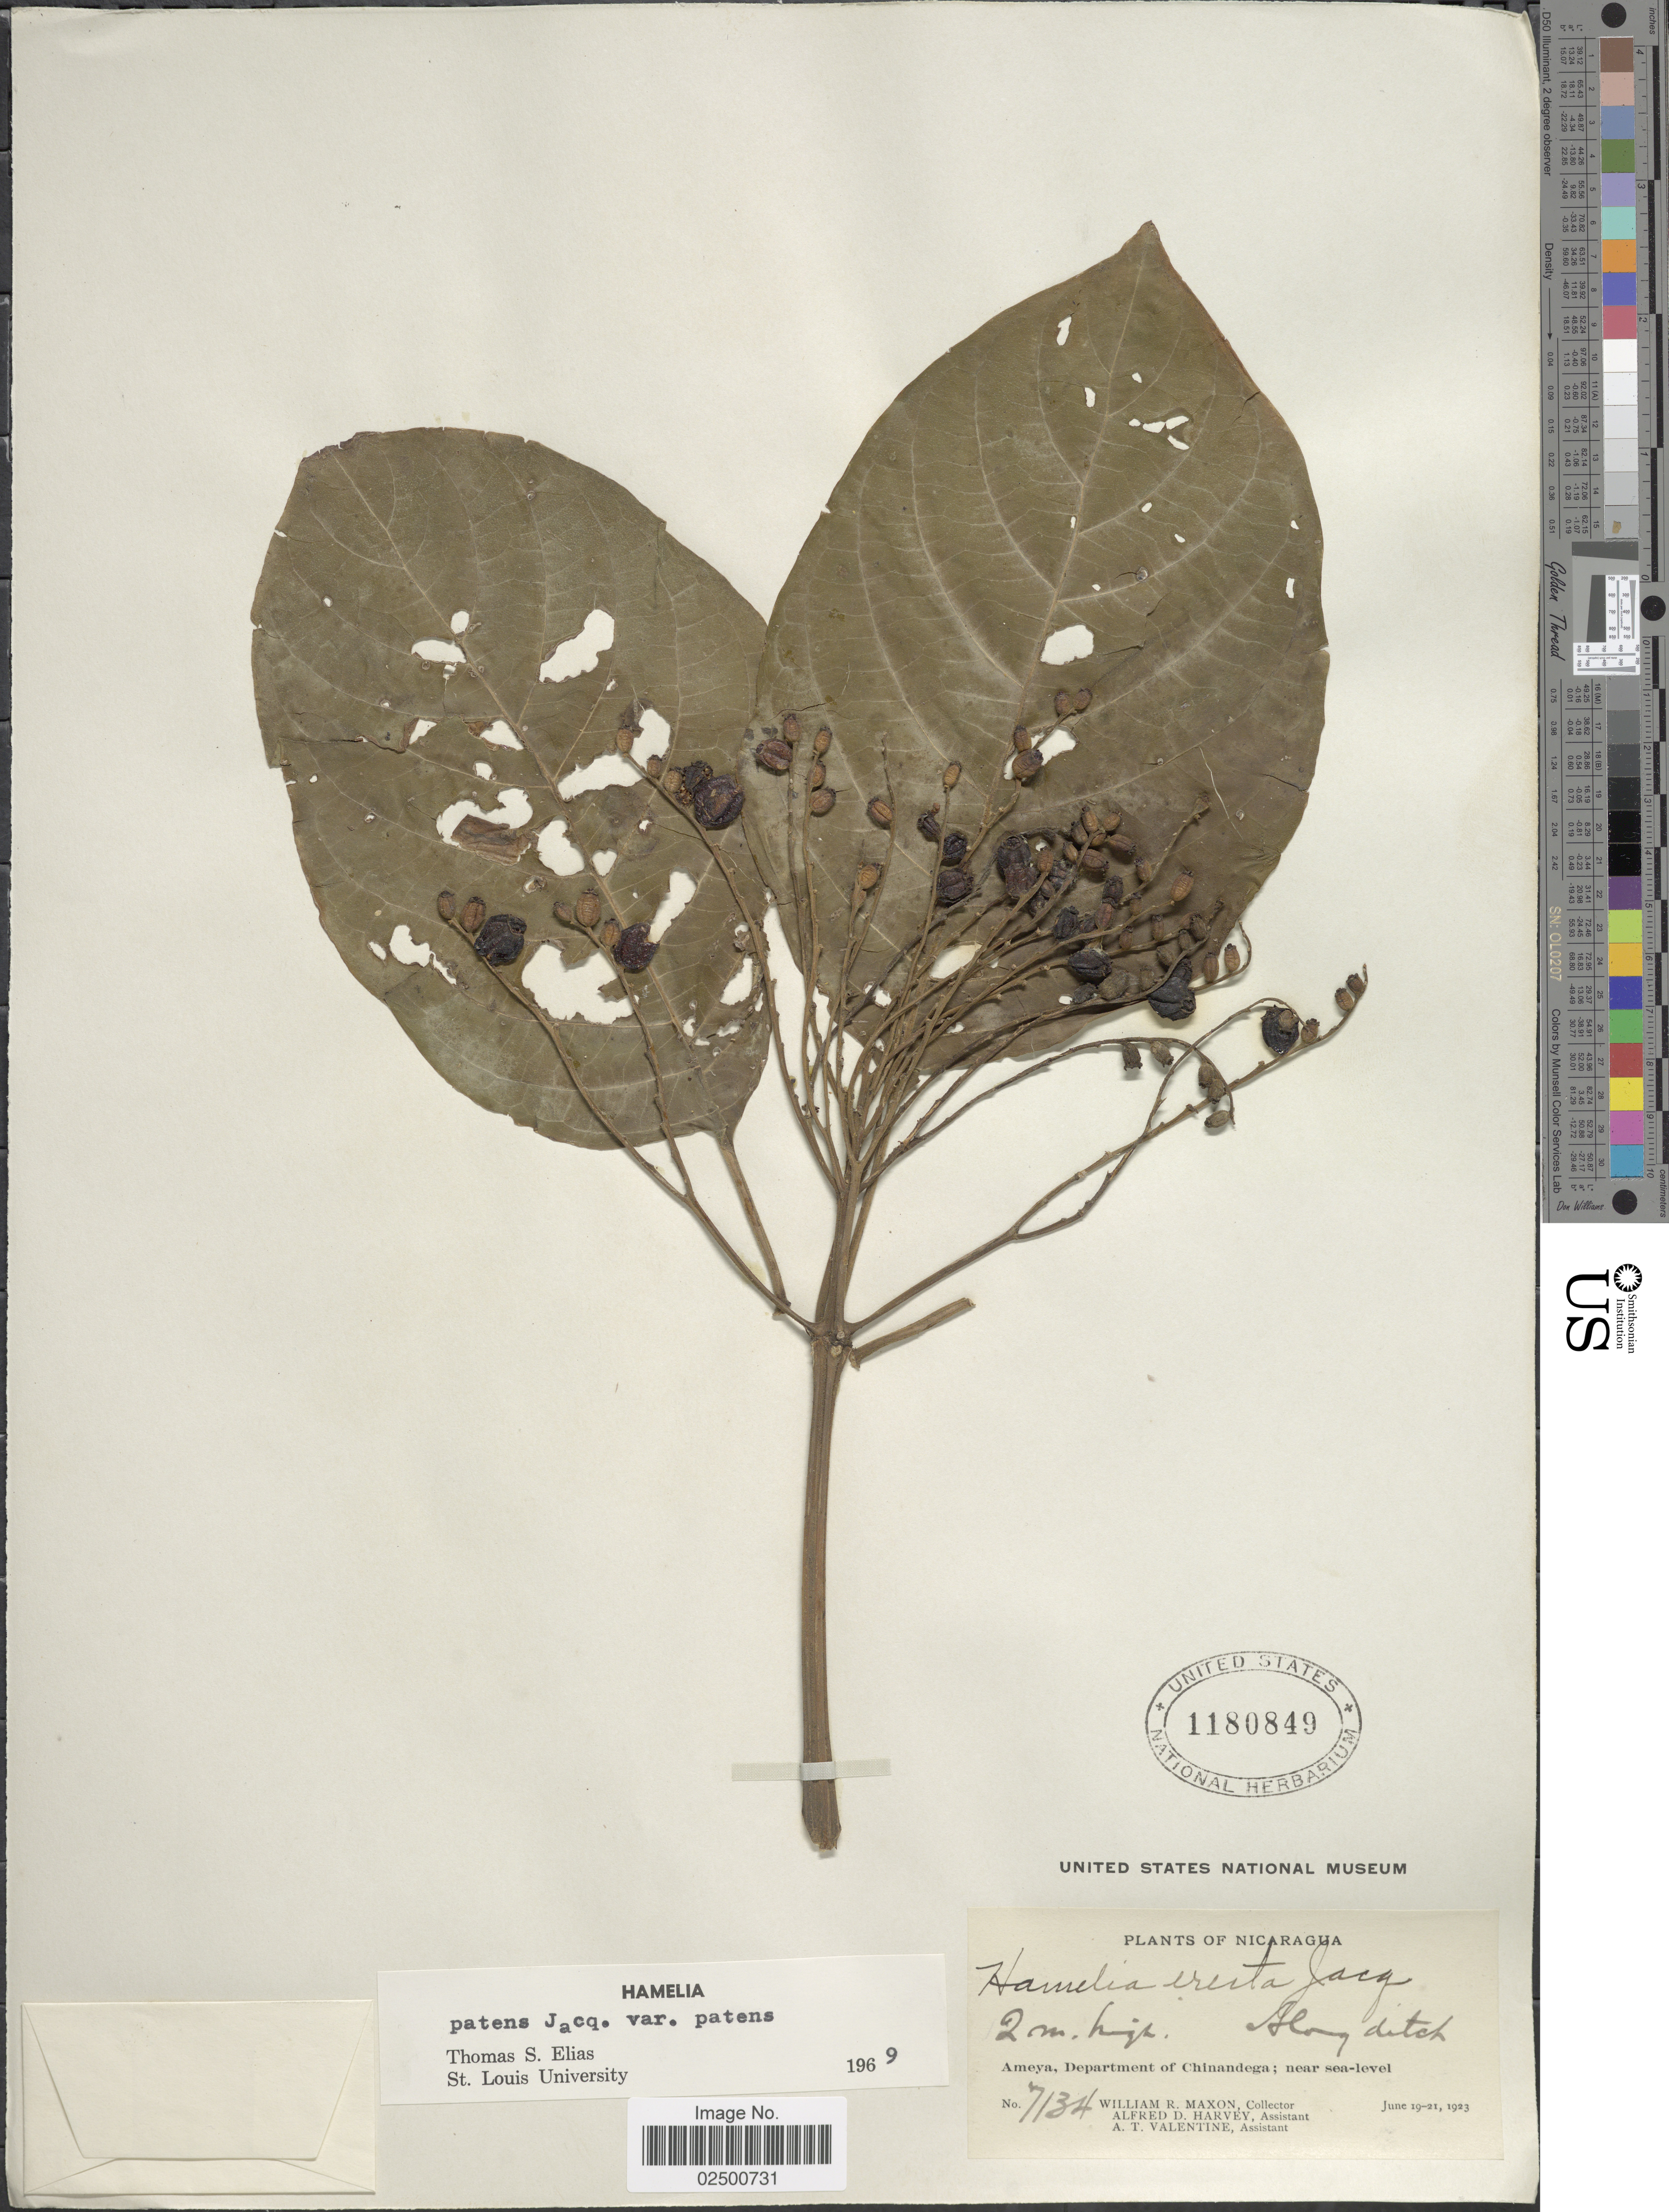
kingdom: Plantae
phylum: Tracheophyta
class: Magnoliopsida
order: Gentianales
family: Rubiaceae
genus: Hamelia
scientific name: Hamelia patens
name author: Jacq.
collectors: W. R. Maxon, A. D. Harvey & A. Valentine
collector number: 7134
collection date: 1923-06-19/1923-06-21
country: Nicaragua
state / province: Chinandega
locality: Along ditch. Ameya, Department of Chinandega.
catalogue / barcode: US 1180849